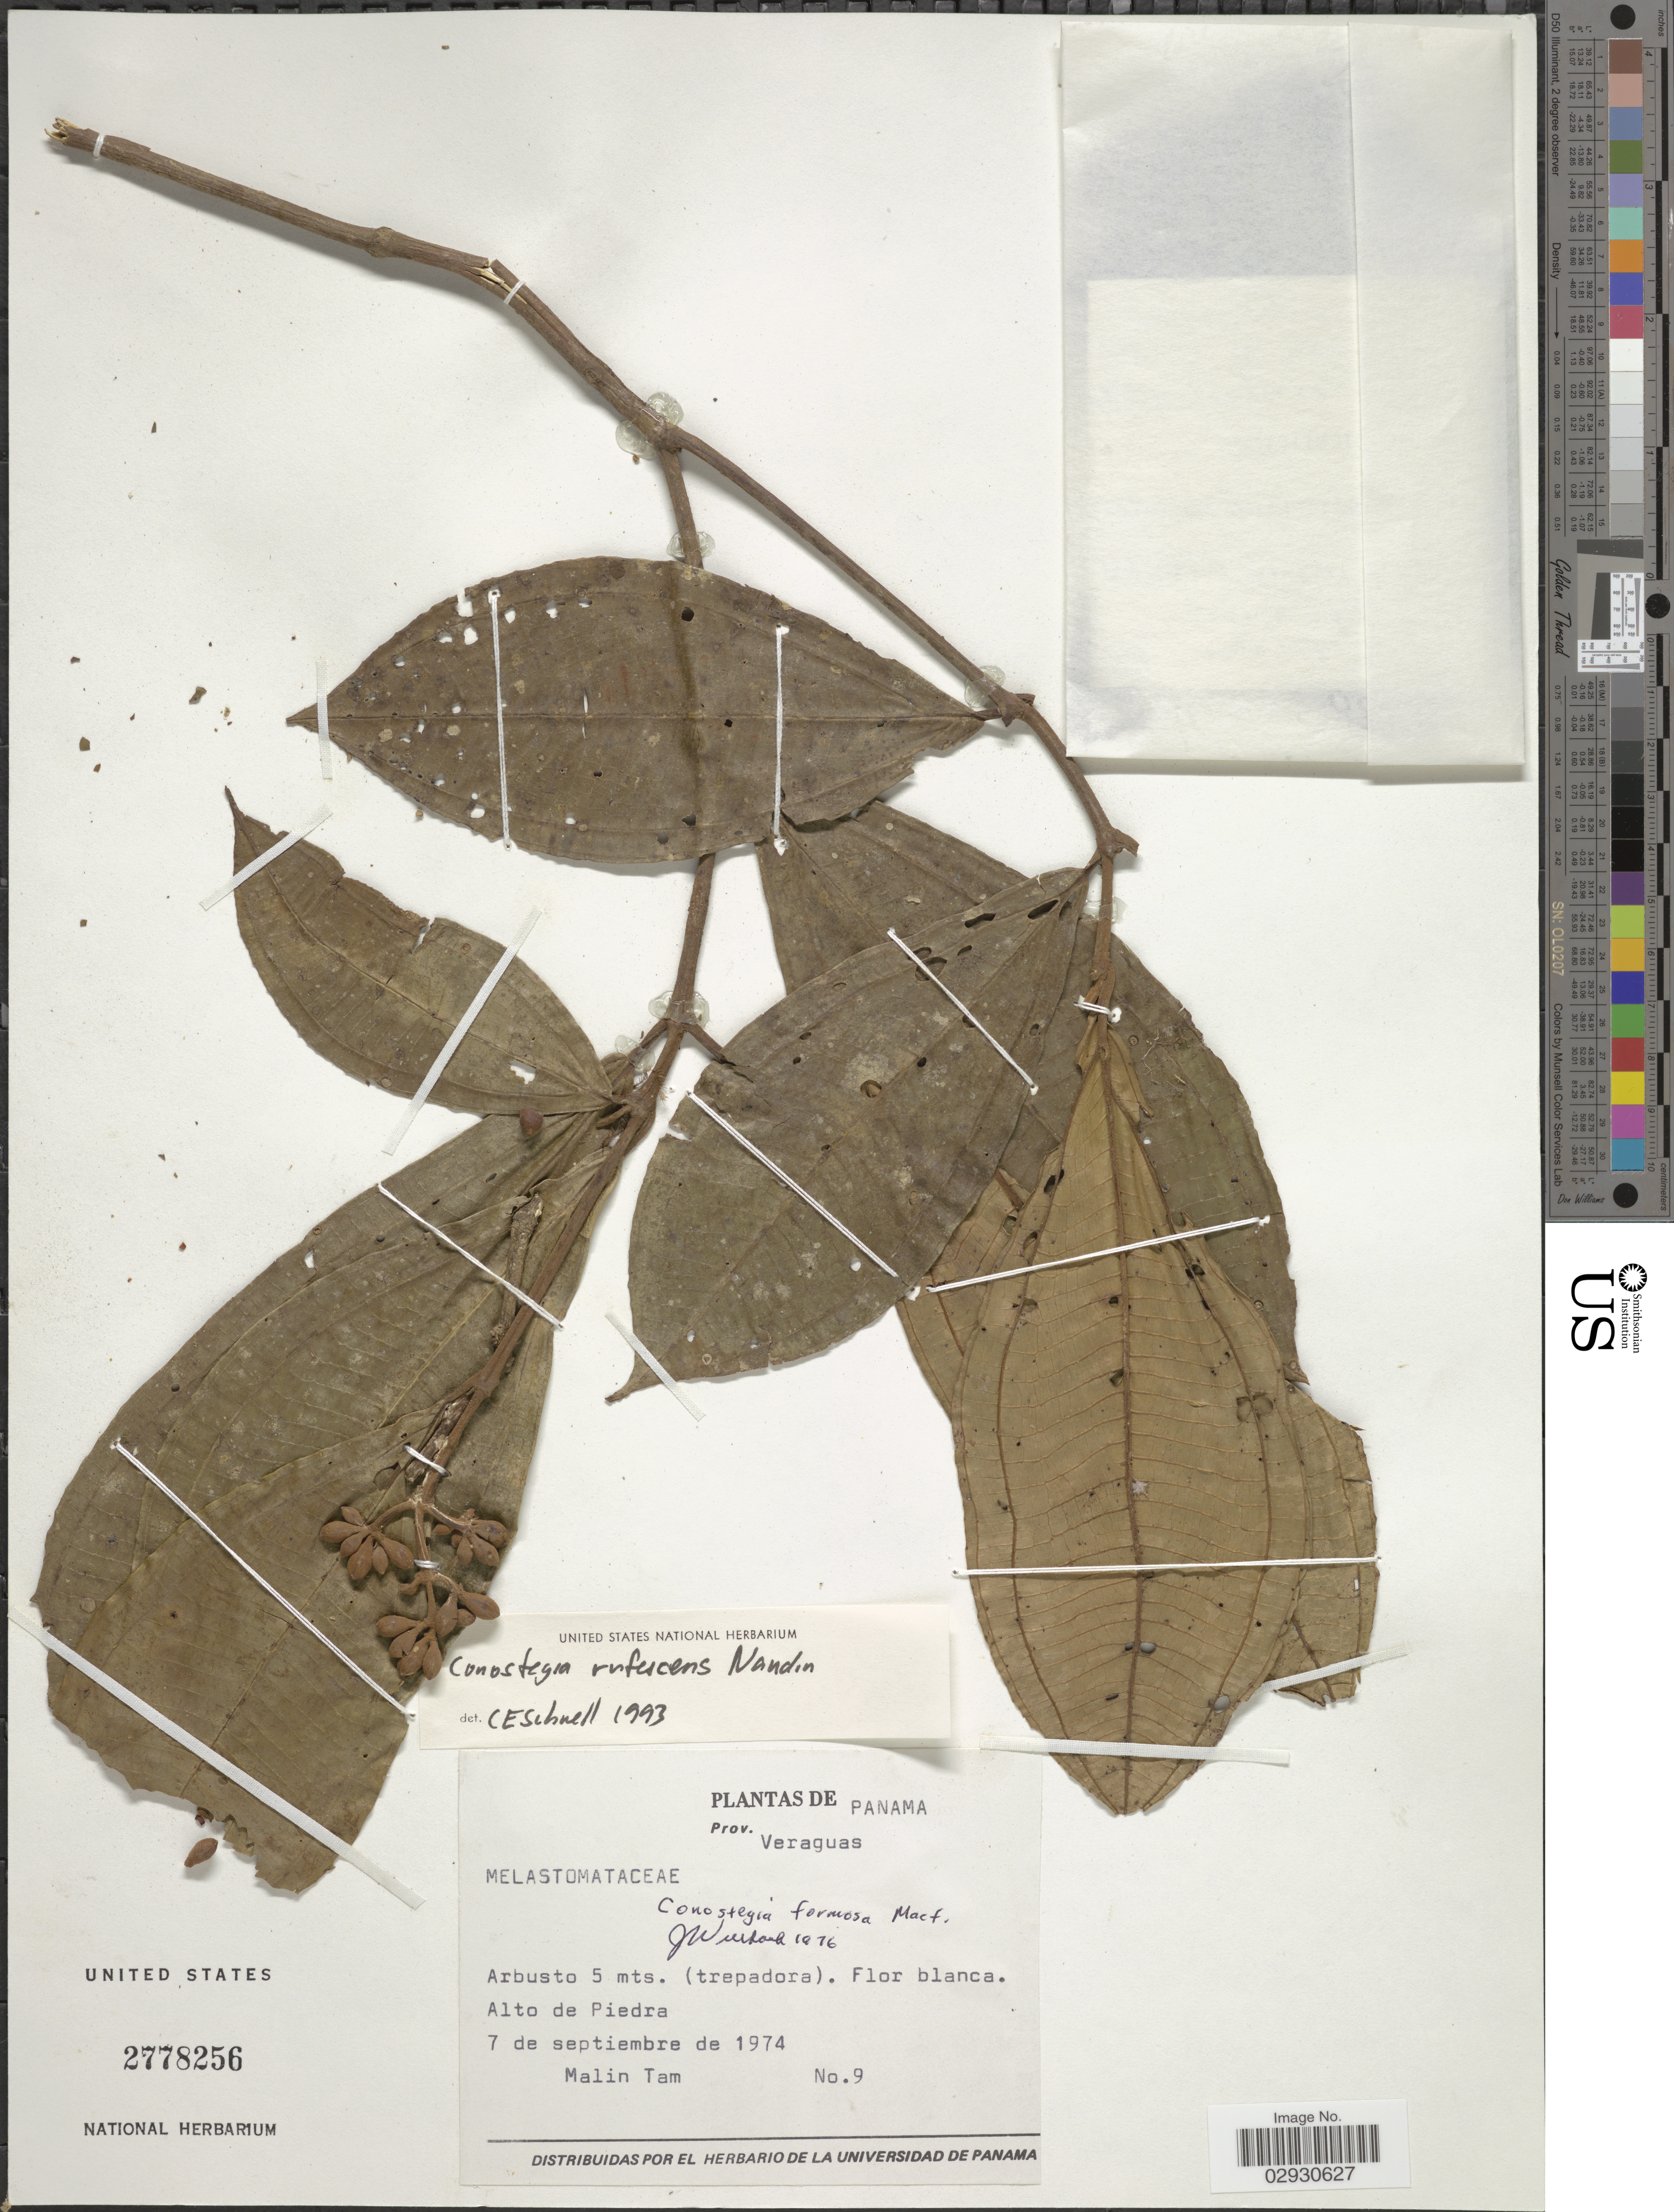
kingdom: Plantae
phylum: Tracheophyta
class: Magnoliopsida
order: Myrtales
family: Melastomataceae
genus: Conostegia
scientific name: Conostegia rufescens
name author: Naudin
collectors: M. Tam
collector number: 9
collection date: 1974-09-07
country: Panama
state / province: Veraguas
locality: Alto de Piedra.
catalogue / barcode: US 2778256